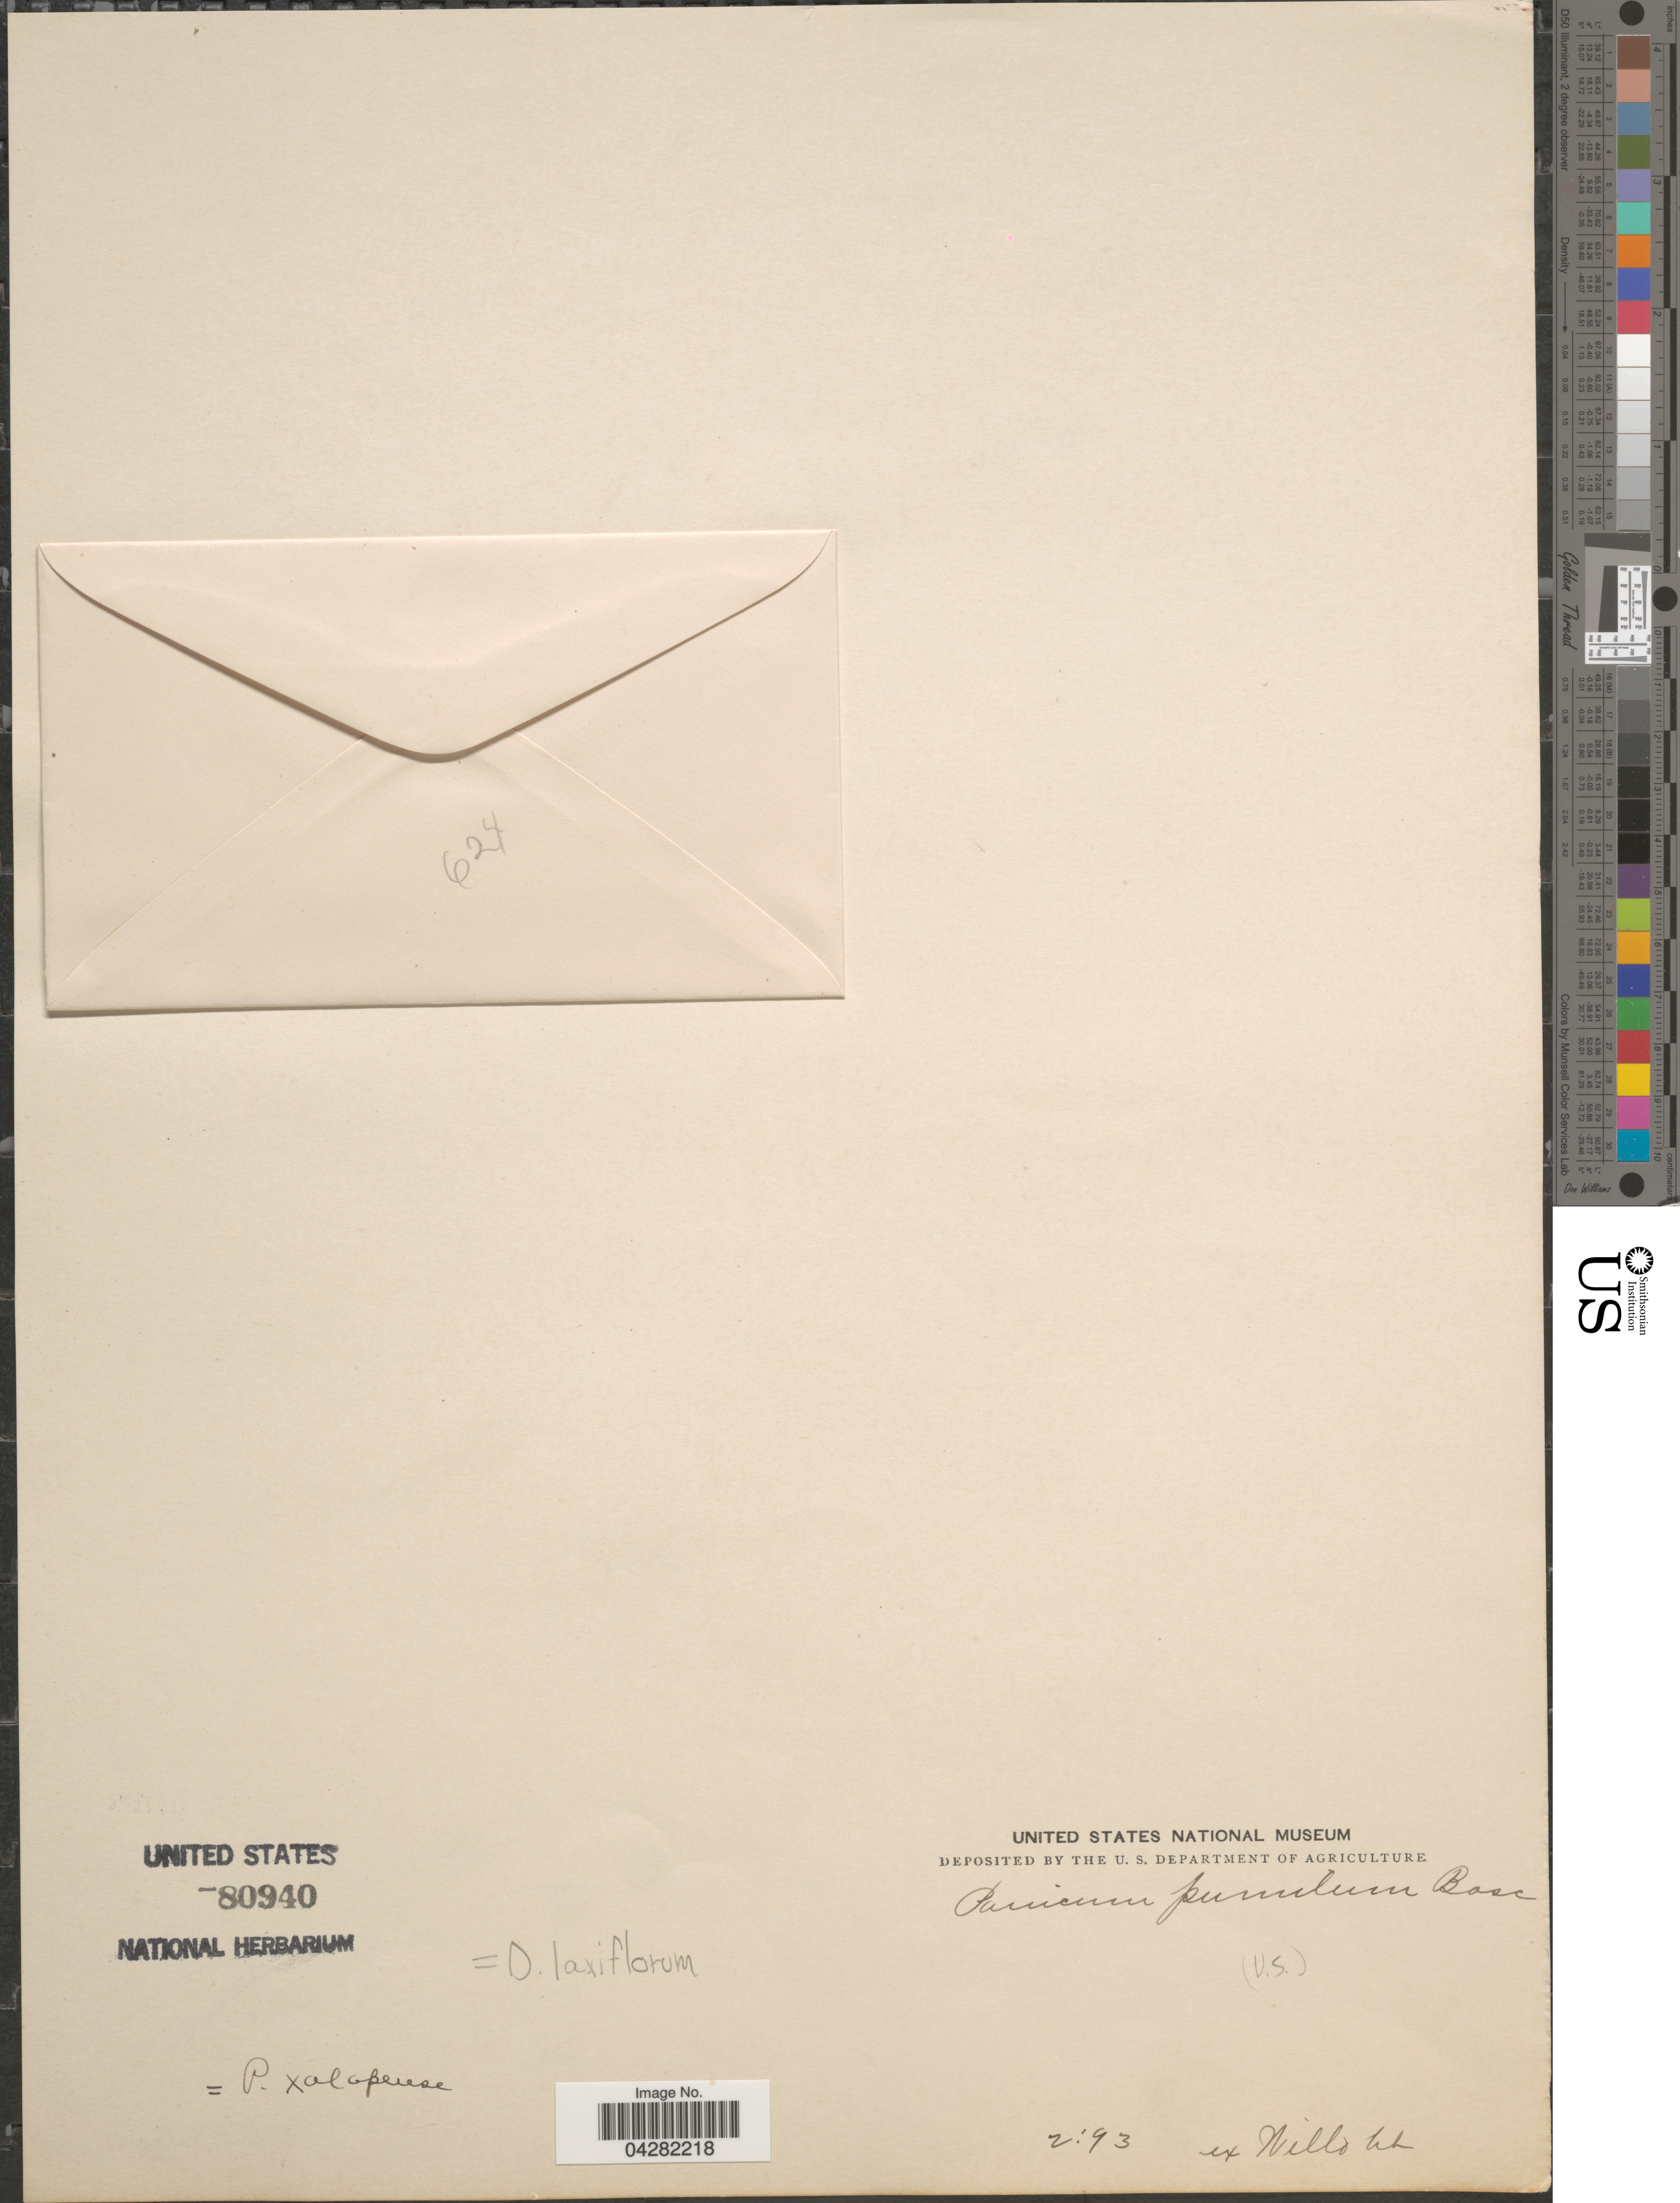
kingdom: Plantae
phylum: Tracheophyta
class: Liliopsida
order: Poales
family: Poaceae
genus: Dichanthelium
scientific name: Dichanthelium laxiflorum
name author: (Lam.) Gould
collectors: Ex herb. Willd.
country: United States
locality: (U.S.).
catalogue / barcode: US 80940